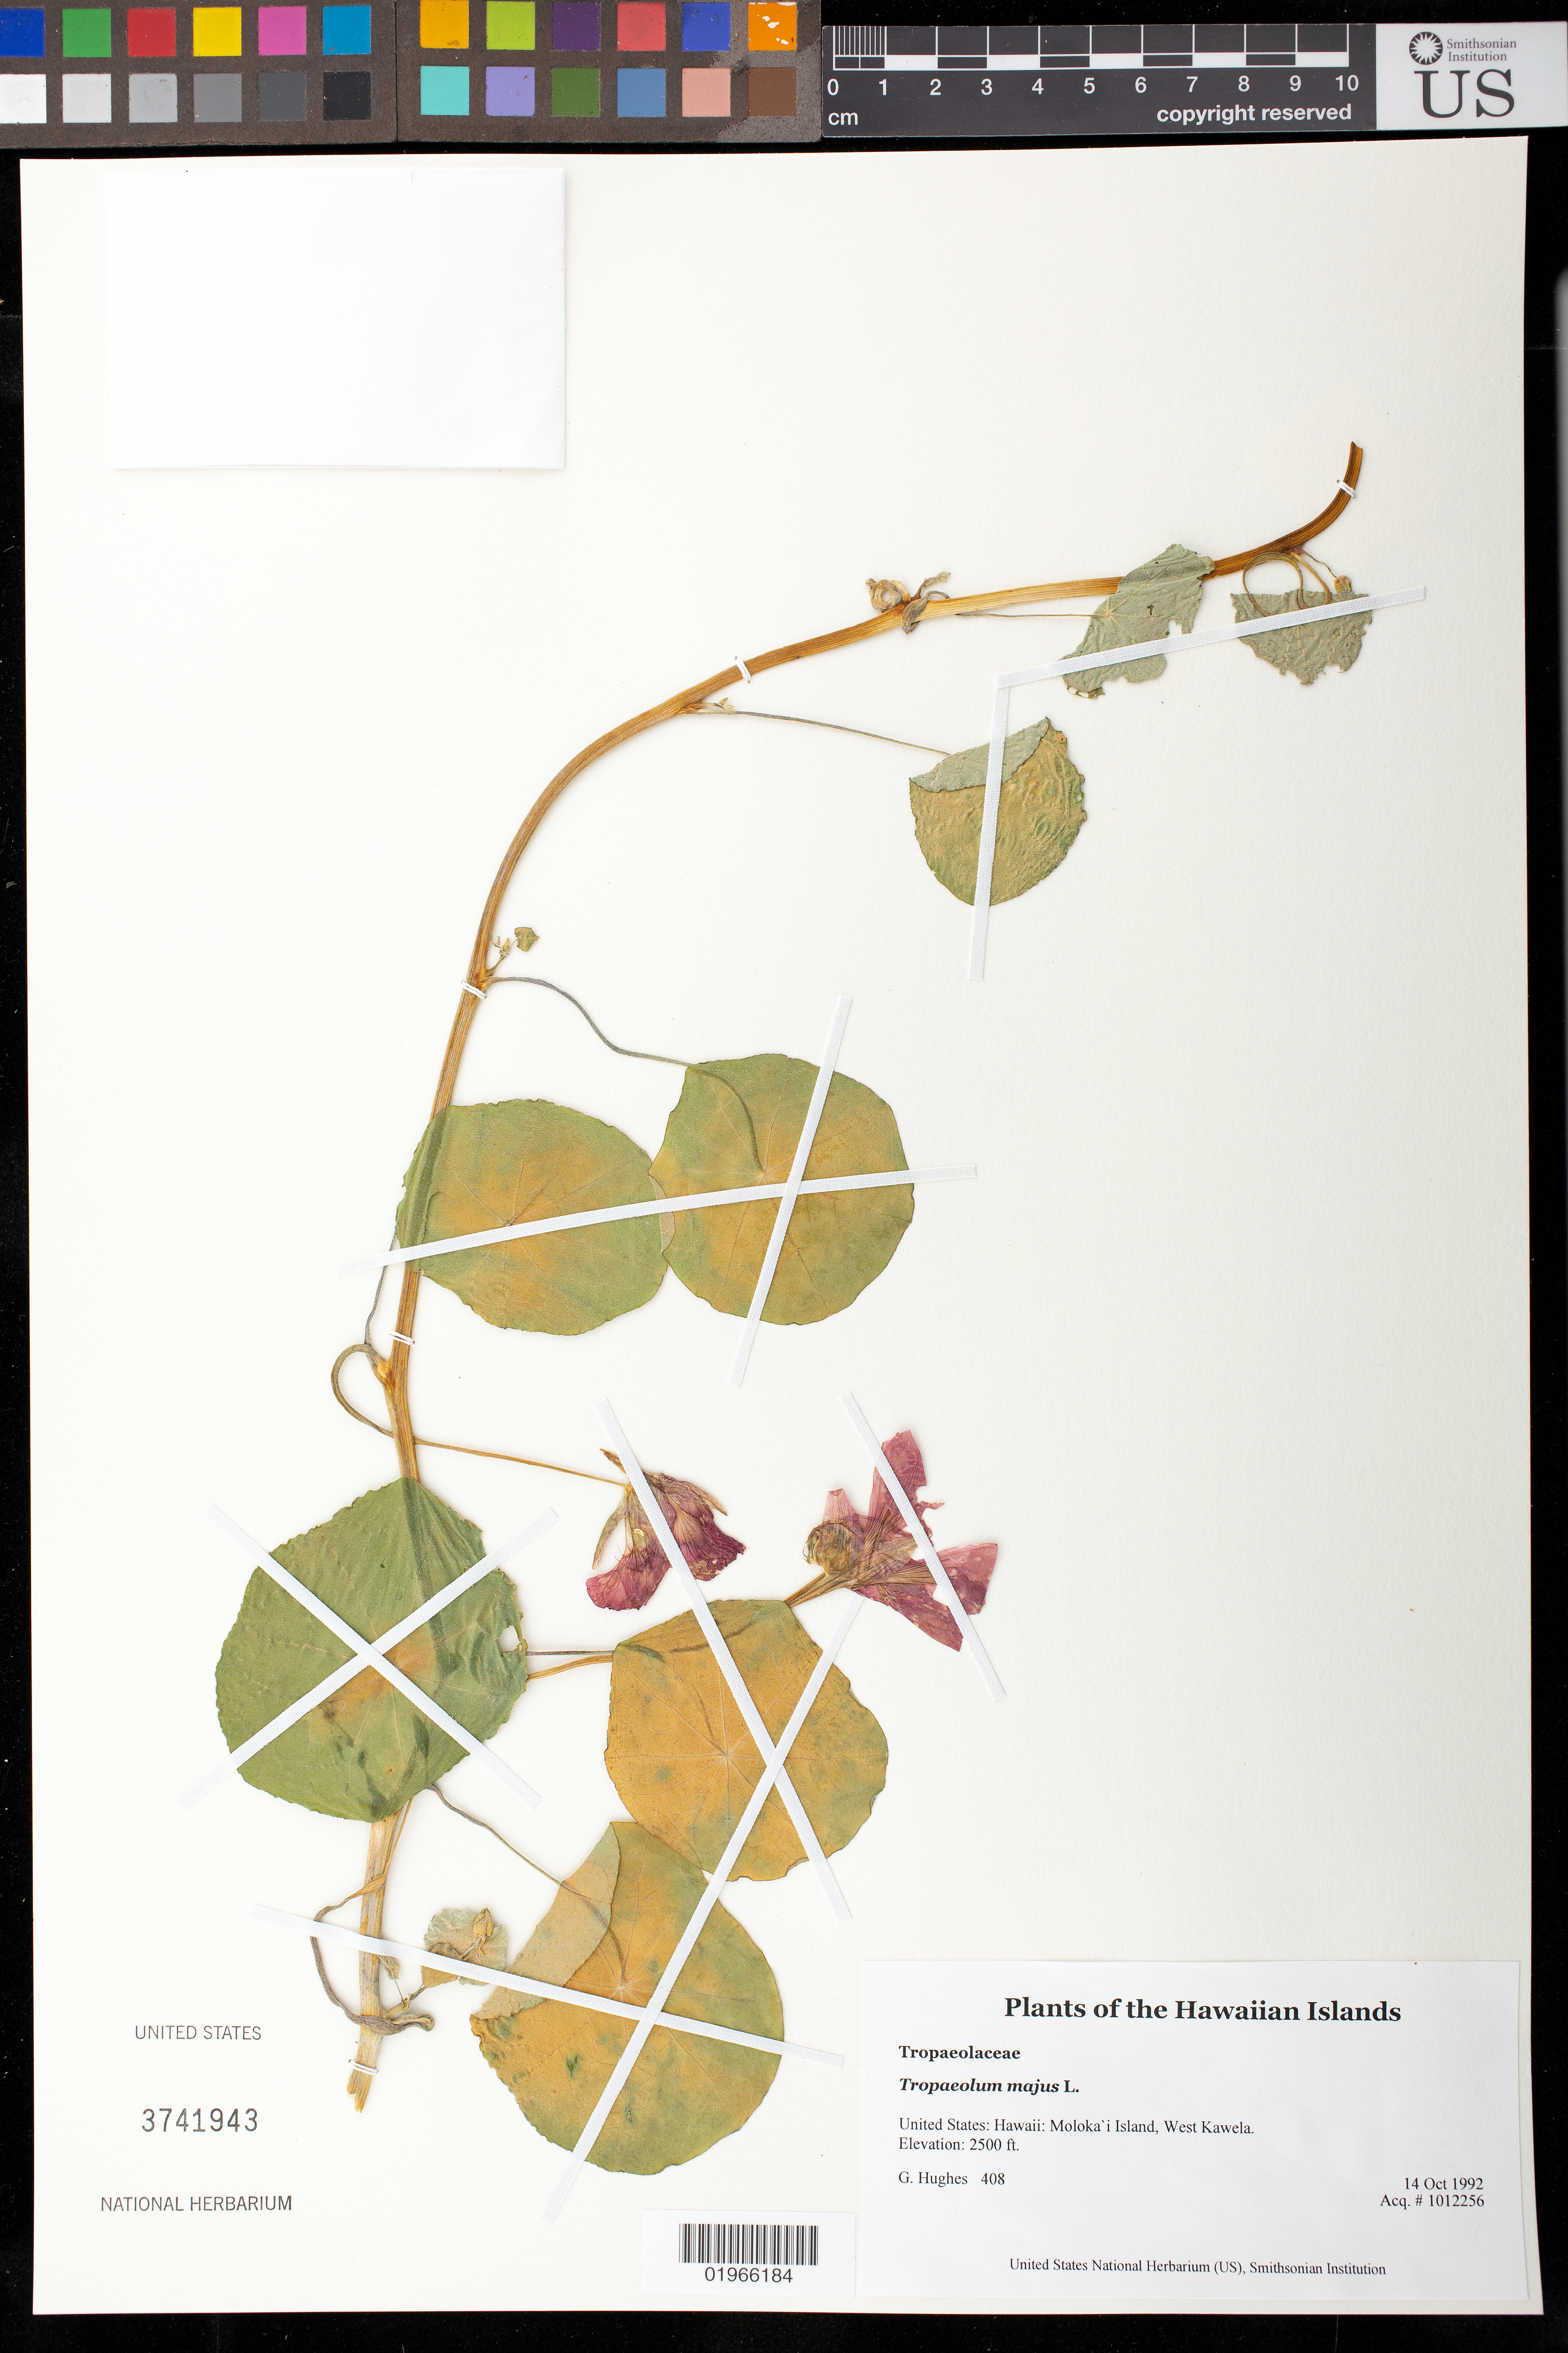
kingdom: Plantae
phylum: Tracheophyta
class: Magnoliopsida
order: Brassicales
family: Tropaeolaceae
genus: Tropaeolum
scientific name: Tropaeolum majus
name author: L.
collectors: G. Hughes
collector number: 408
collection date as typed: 10-14-92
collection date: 1992-10-14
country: United States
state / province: Hawaii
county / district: Maui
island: Moloka'i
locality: West Kawela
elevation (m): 762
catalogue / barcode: US 3741943